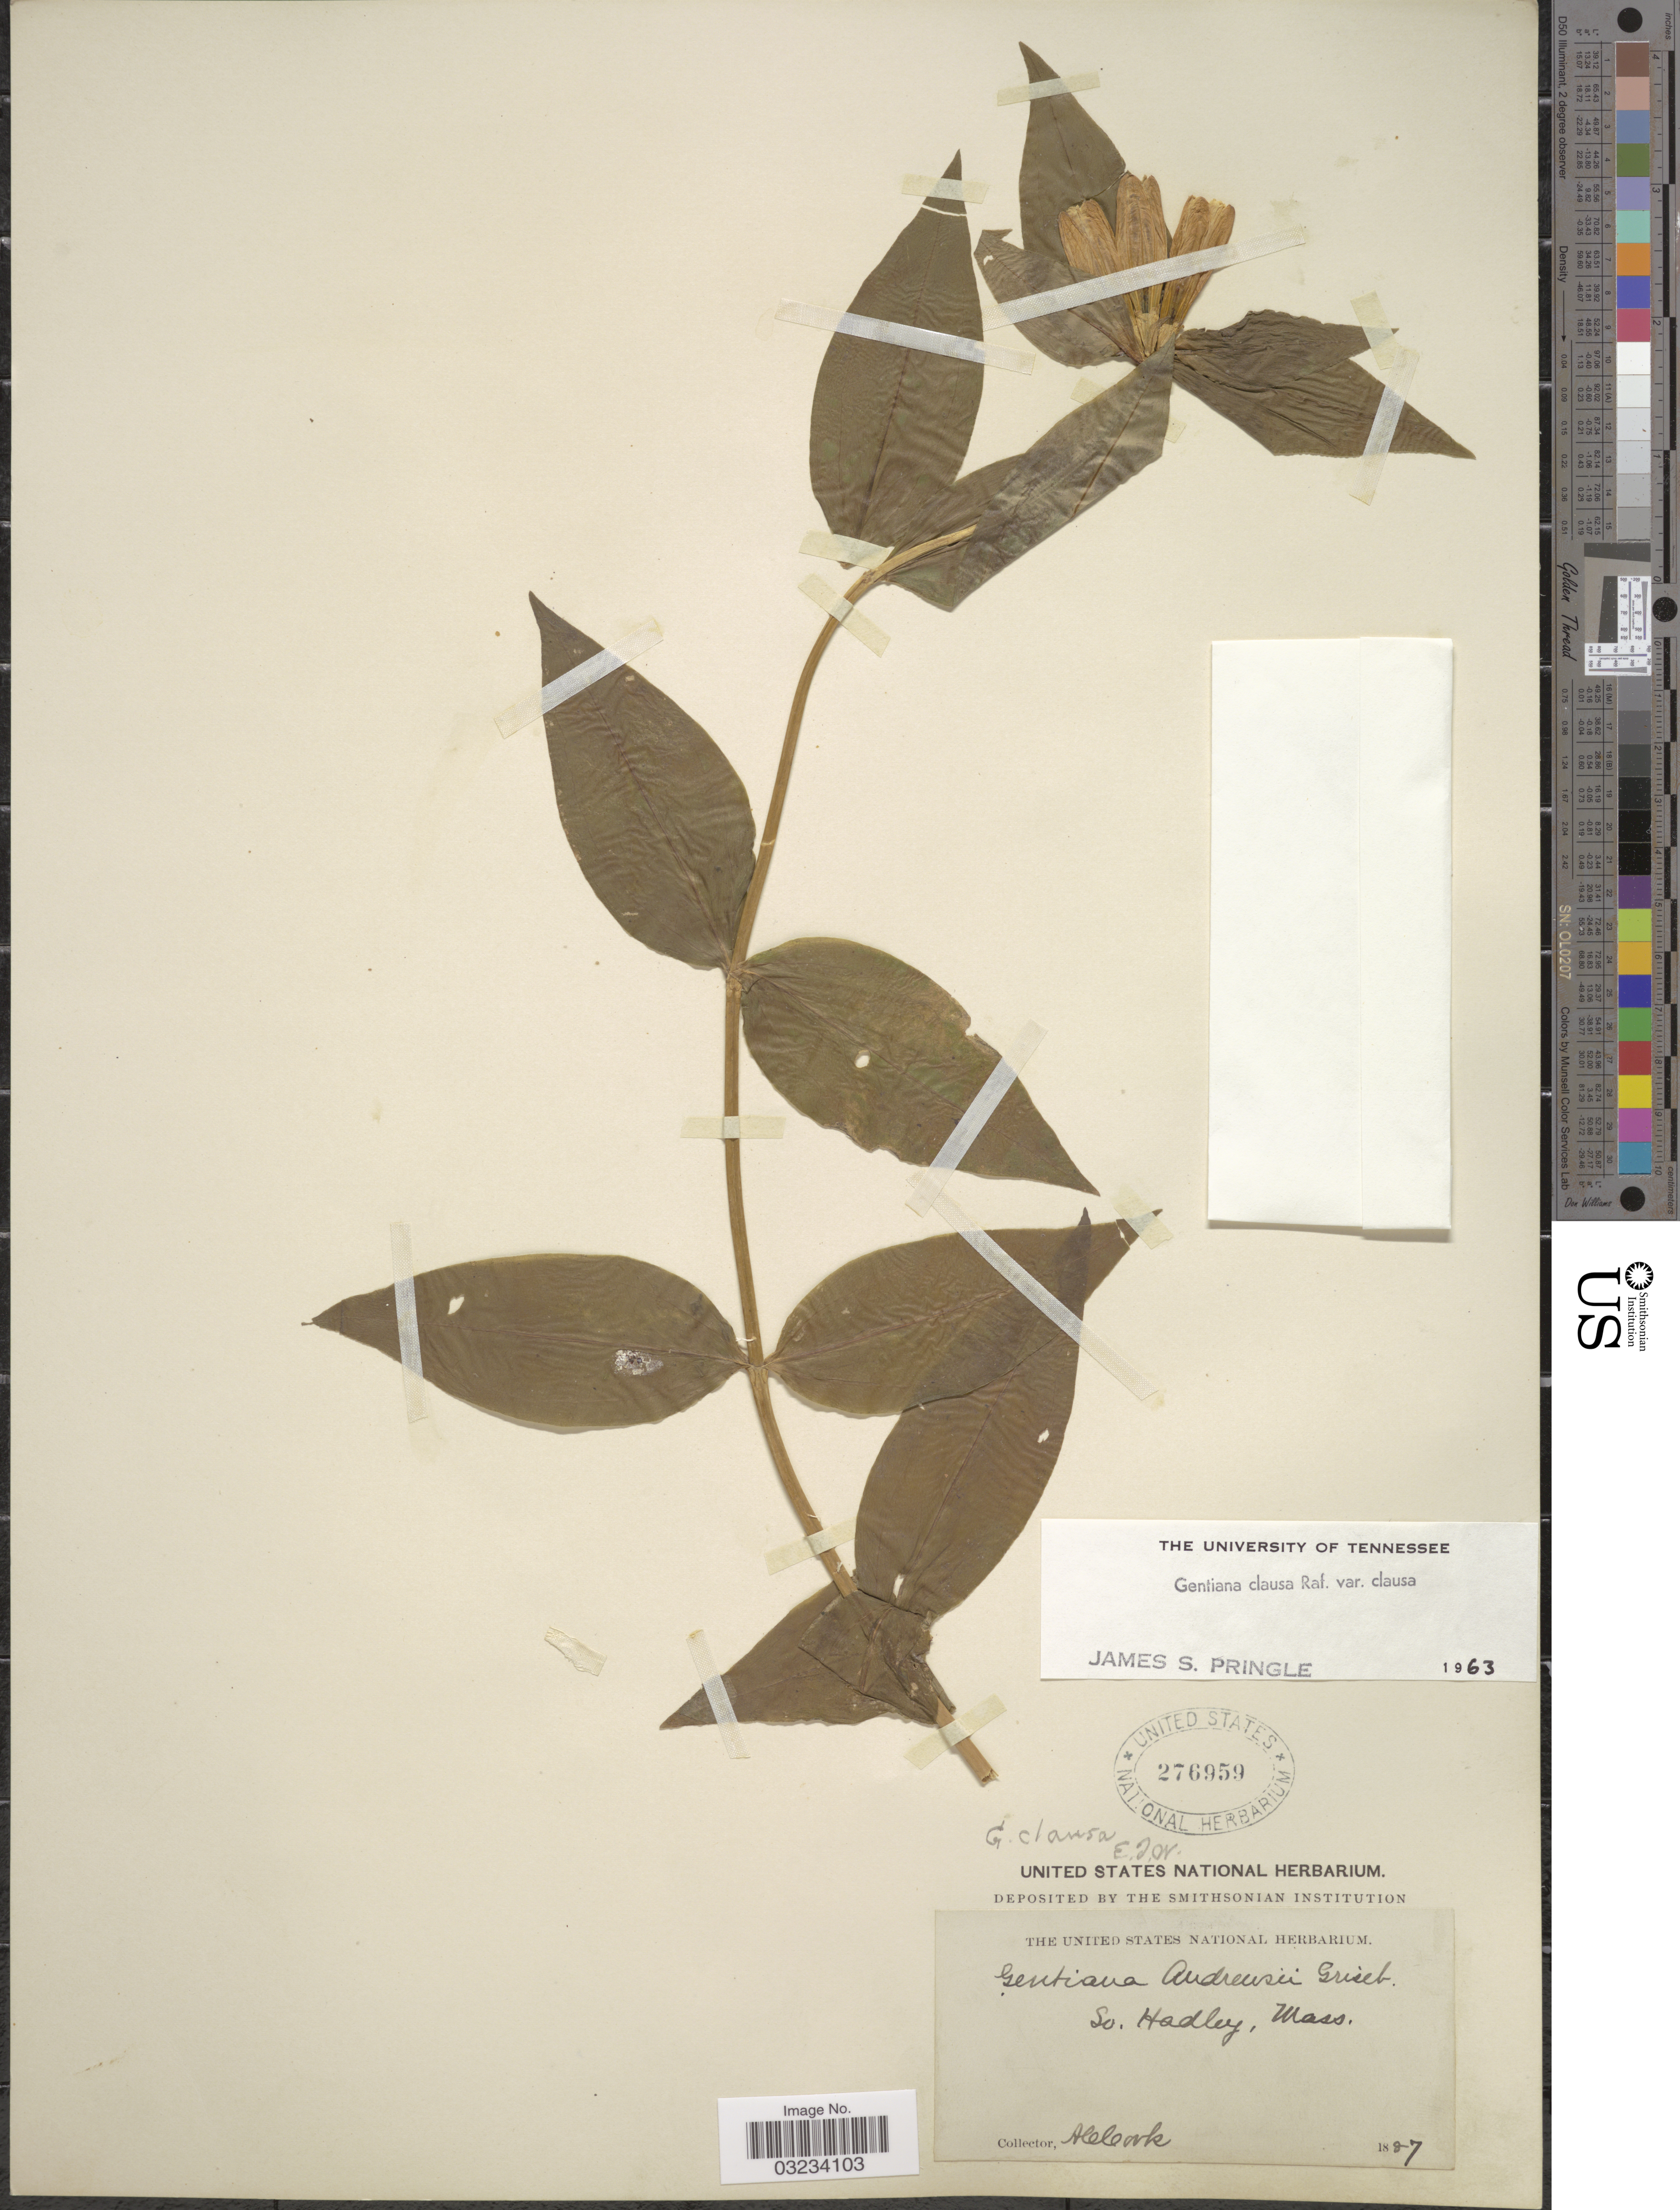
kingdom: Plantae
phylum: Tracheophyta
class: Magnoliopsida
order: Gentianales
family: Gentianaceae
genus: Gentiana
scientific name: Gentiana clausa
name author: Raf.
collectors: A. Cook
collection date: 1887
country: United States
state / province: Massachusetts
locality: So. Hadley.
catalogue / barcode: US 276959